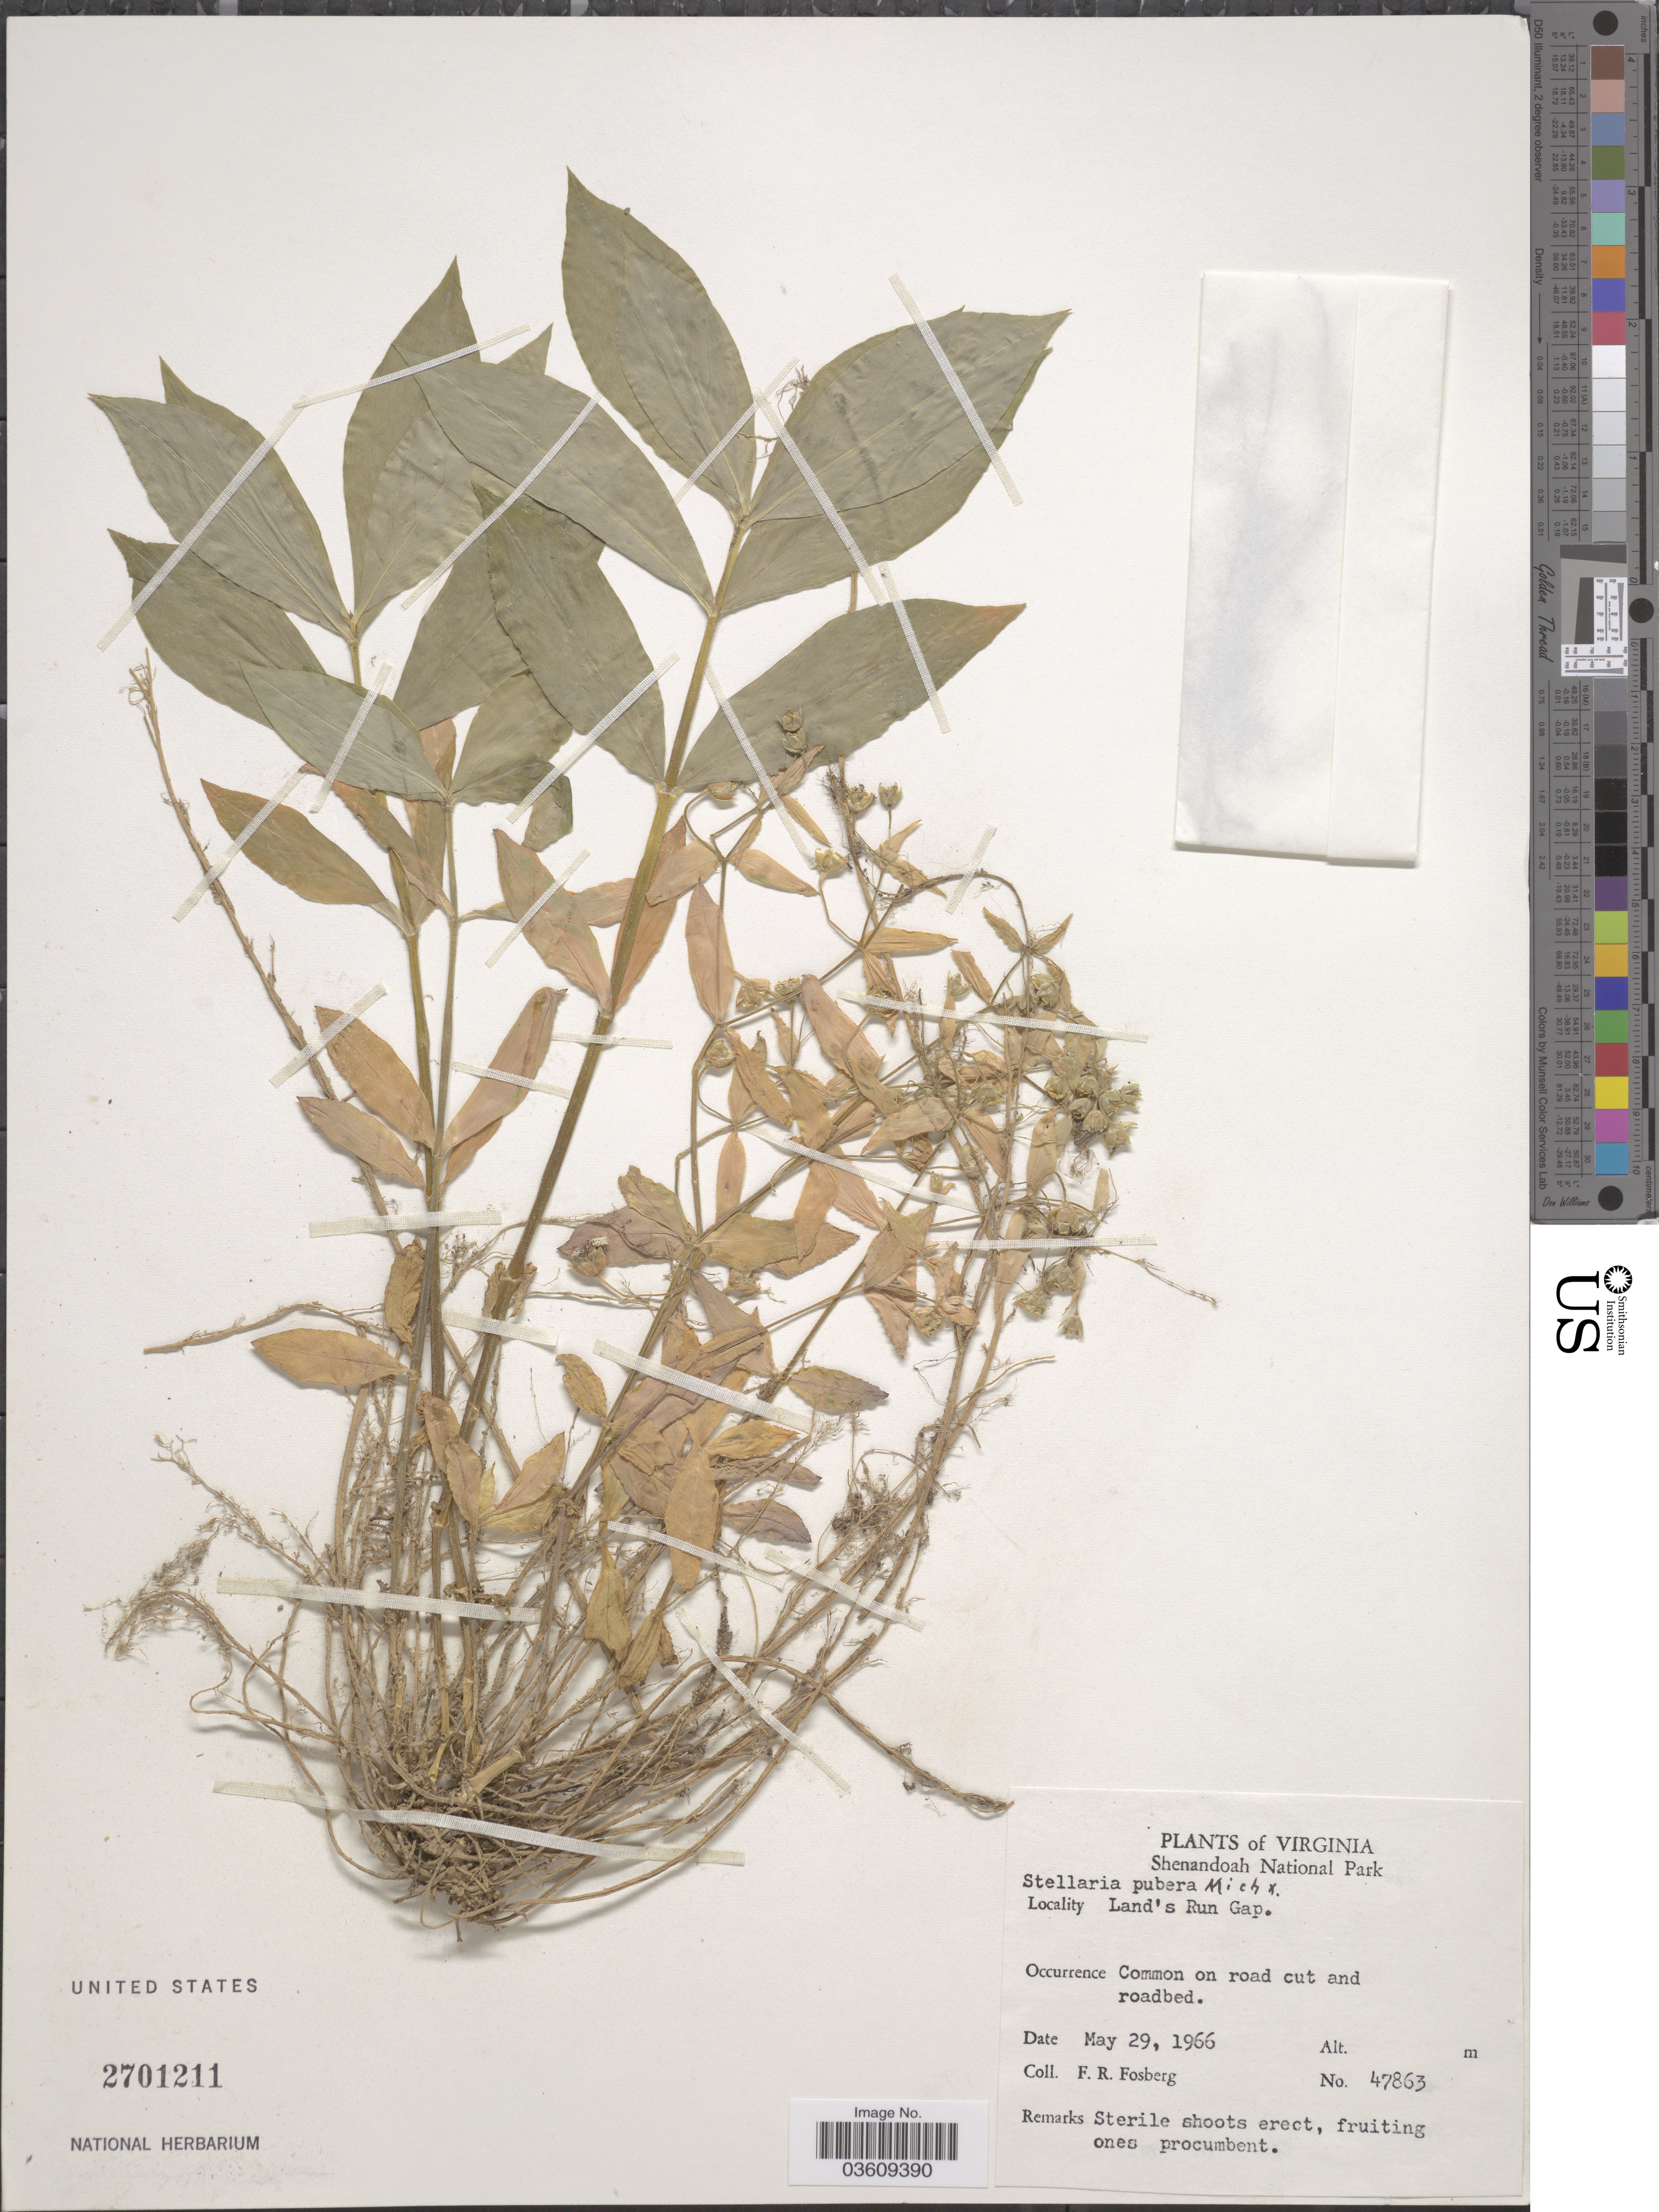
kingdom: Plantae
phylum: Tracheophyta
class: Magnoliopsida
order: Caryophyllales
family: Caryophyllaceae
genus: Stellaria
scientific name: Stellaria pubera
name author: Michx.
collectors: F. R. Fosberg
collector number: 47863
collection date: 1966-05-29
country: United States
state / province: Virginia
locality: Shenadoah National Park. Land's Run Gap.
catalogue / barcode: US 2701211